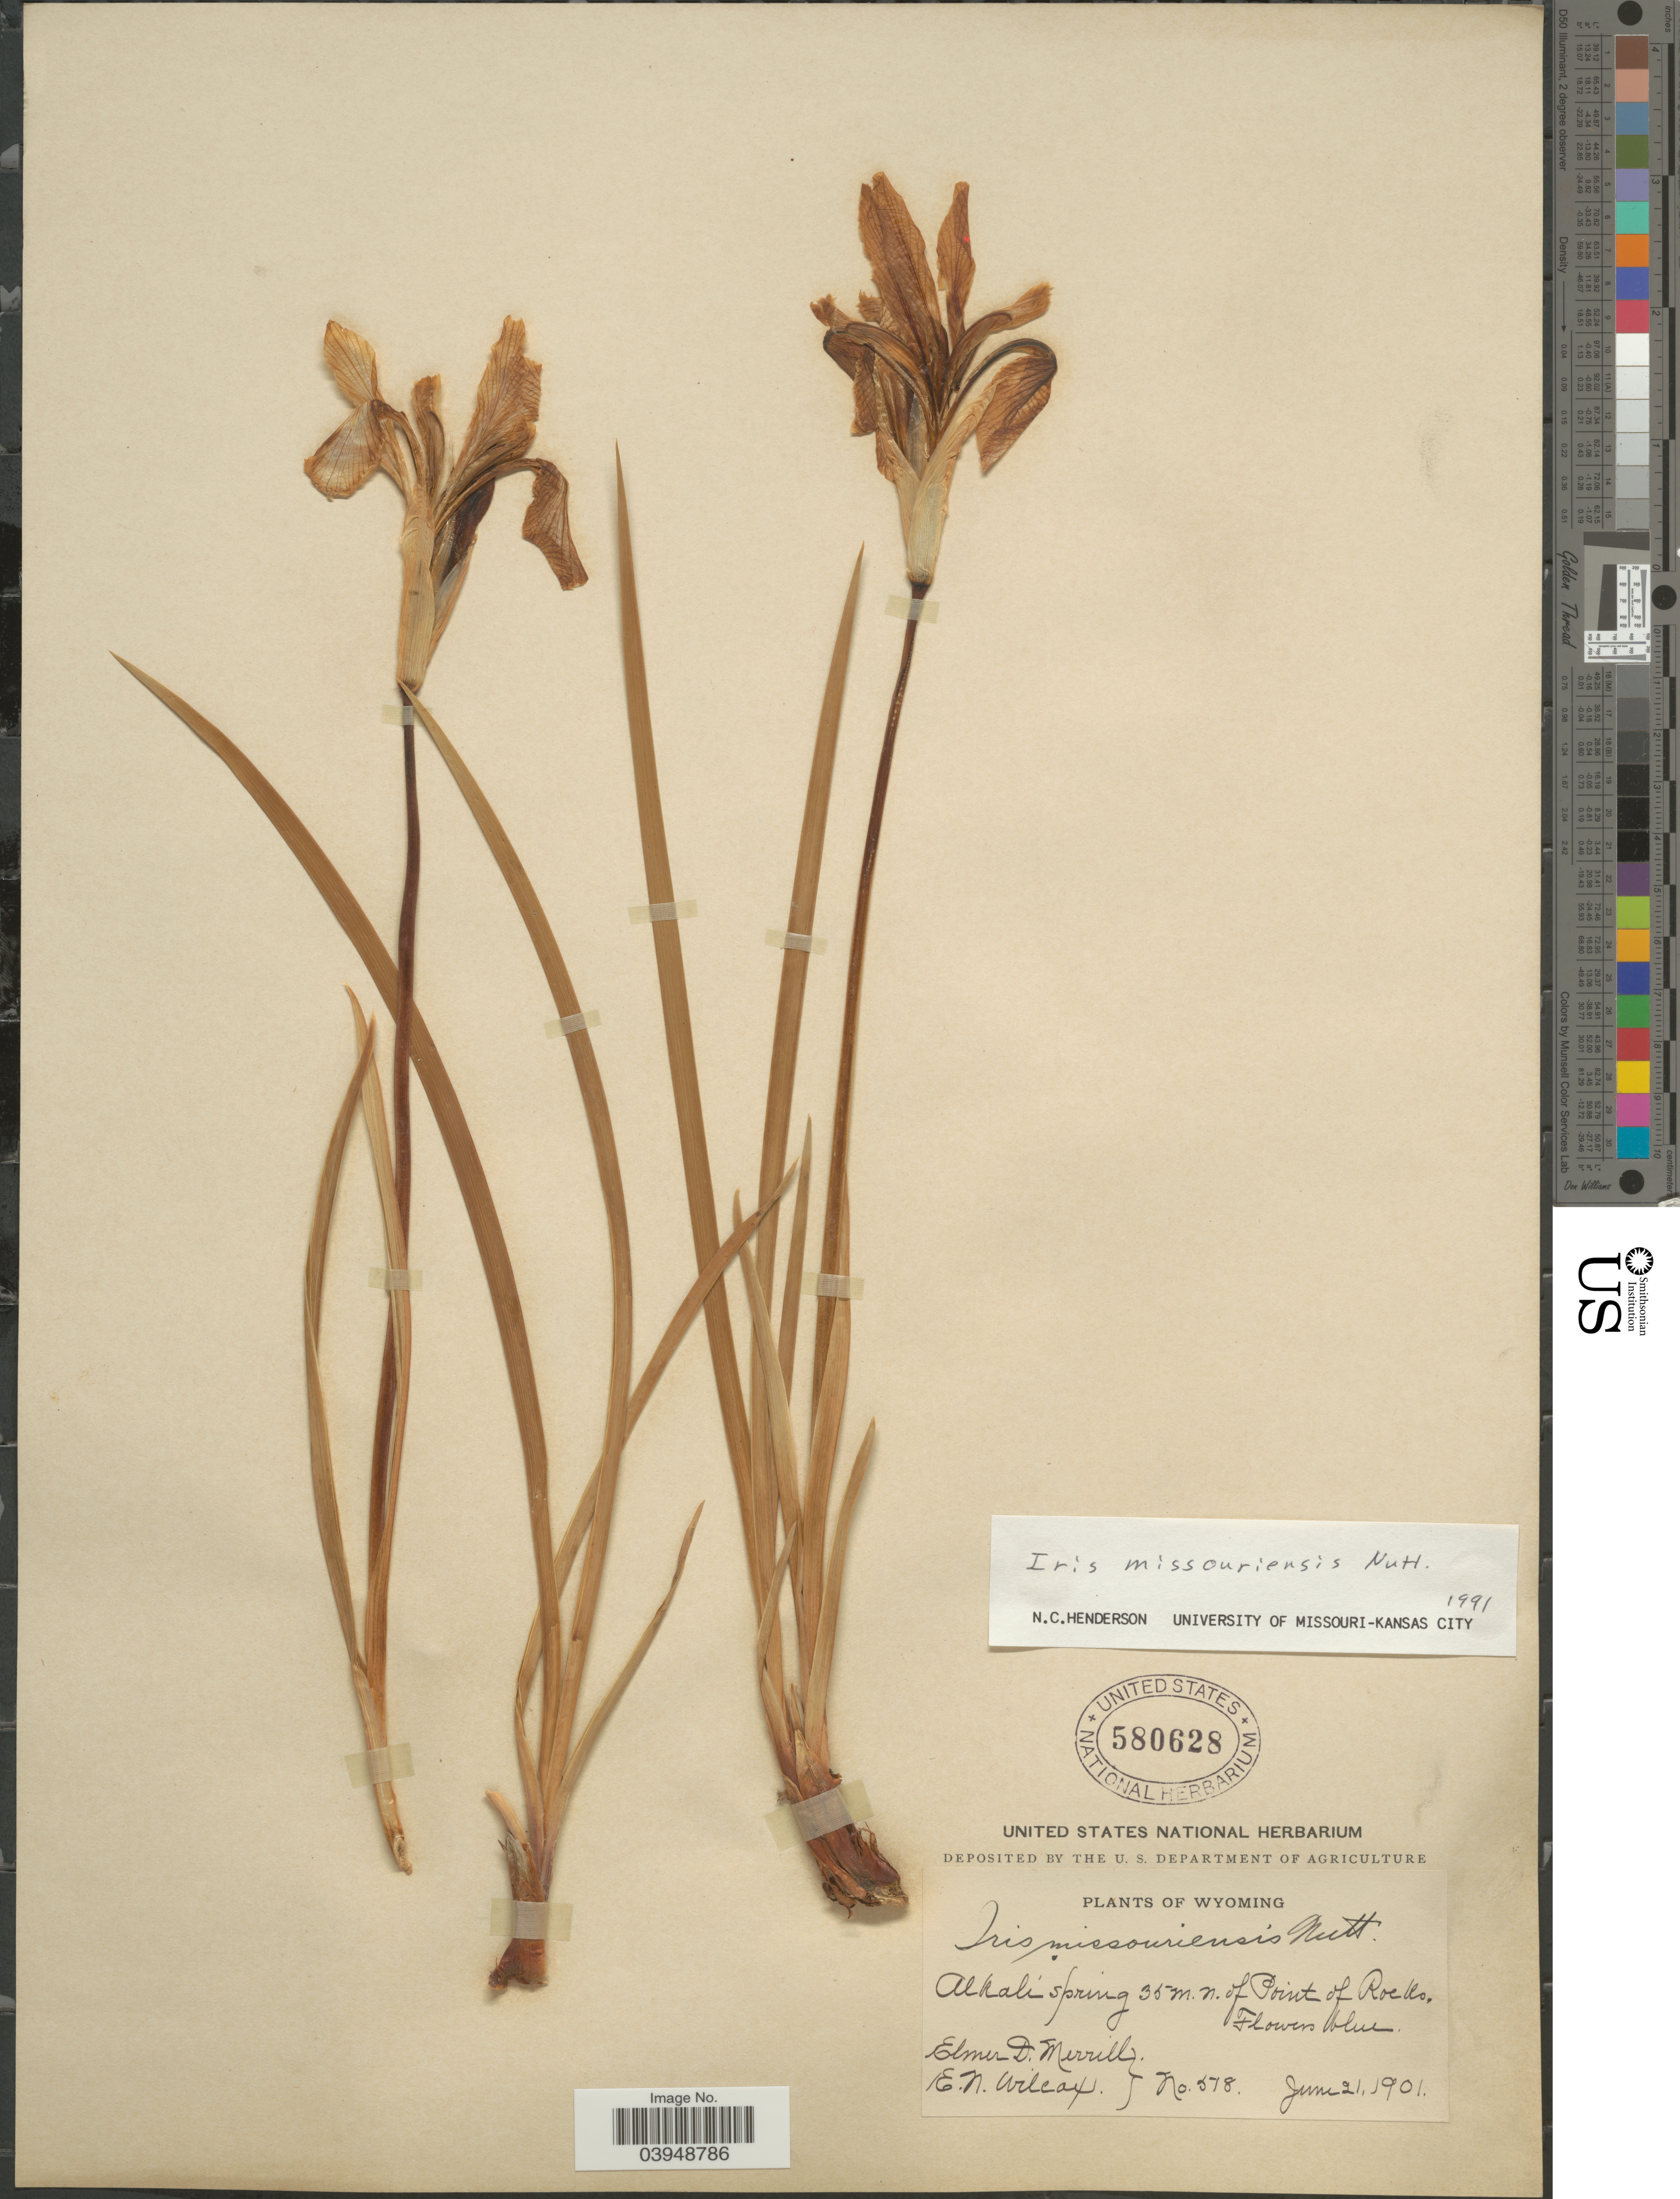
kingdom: Plantae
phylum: Tracheophyta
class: Liliopsida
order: Asparagales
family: Iridaceae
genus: Iris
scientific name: Iris missouriensis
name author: Nutt.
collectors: E. D. Merrill & E. Wilcox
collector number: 578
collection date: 1901-06-21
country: United States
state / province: Wyoming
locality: Alkali spring 35 m.n. of Point of Rocks.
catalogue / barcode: US 580628